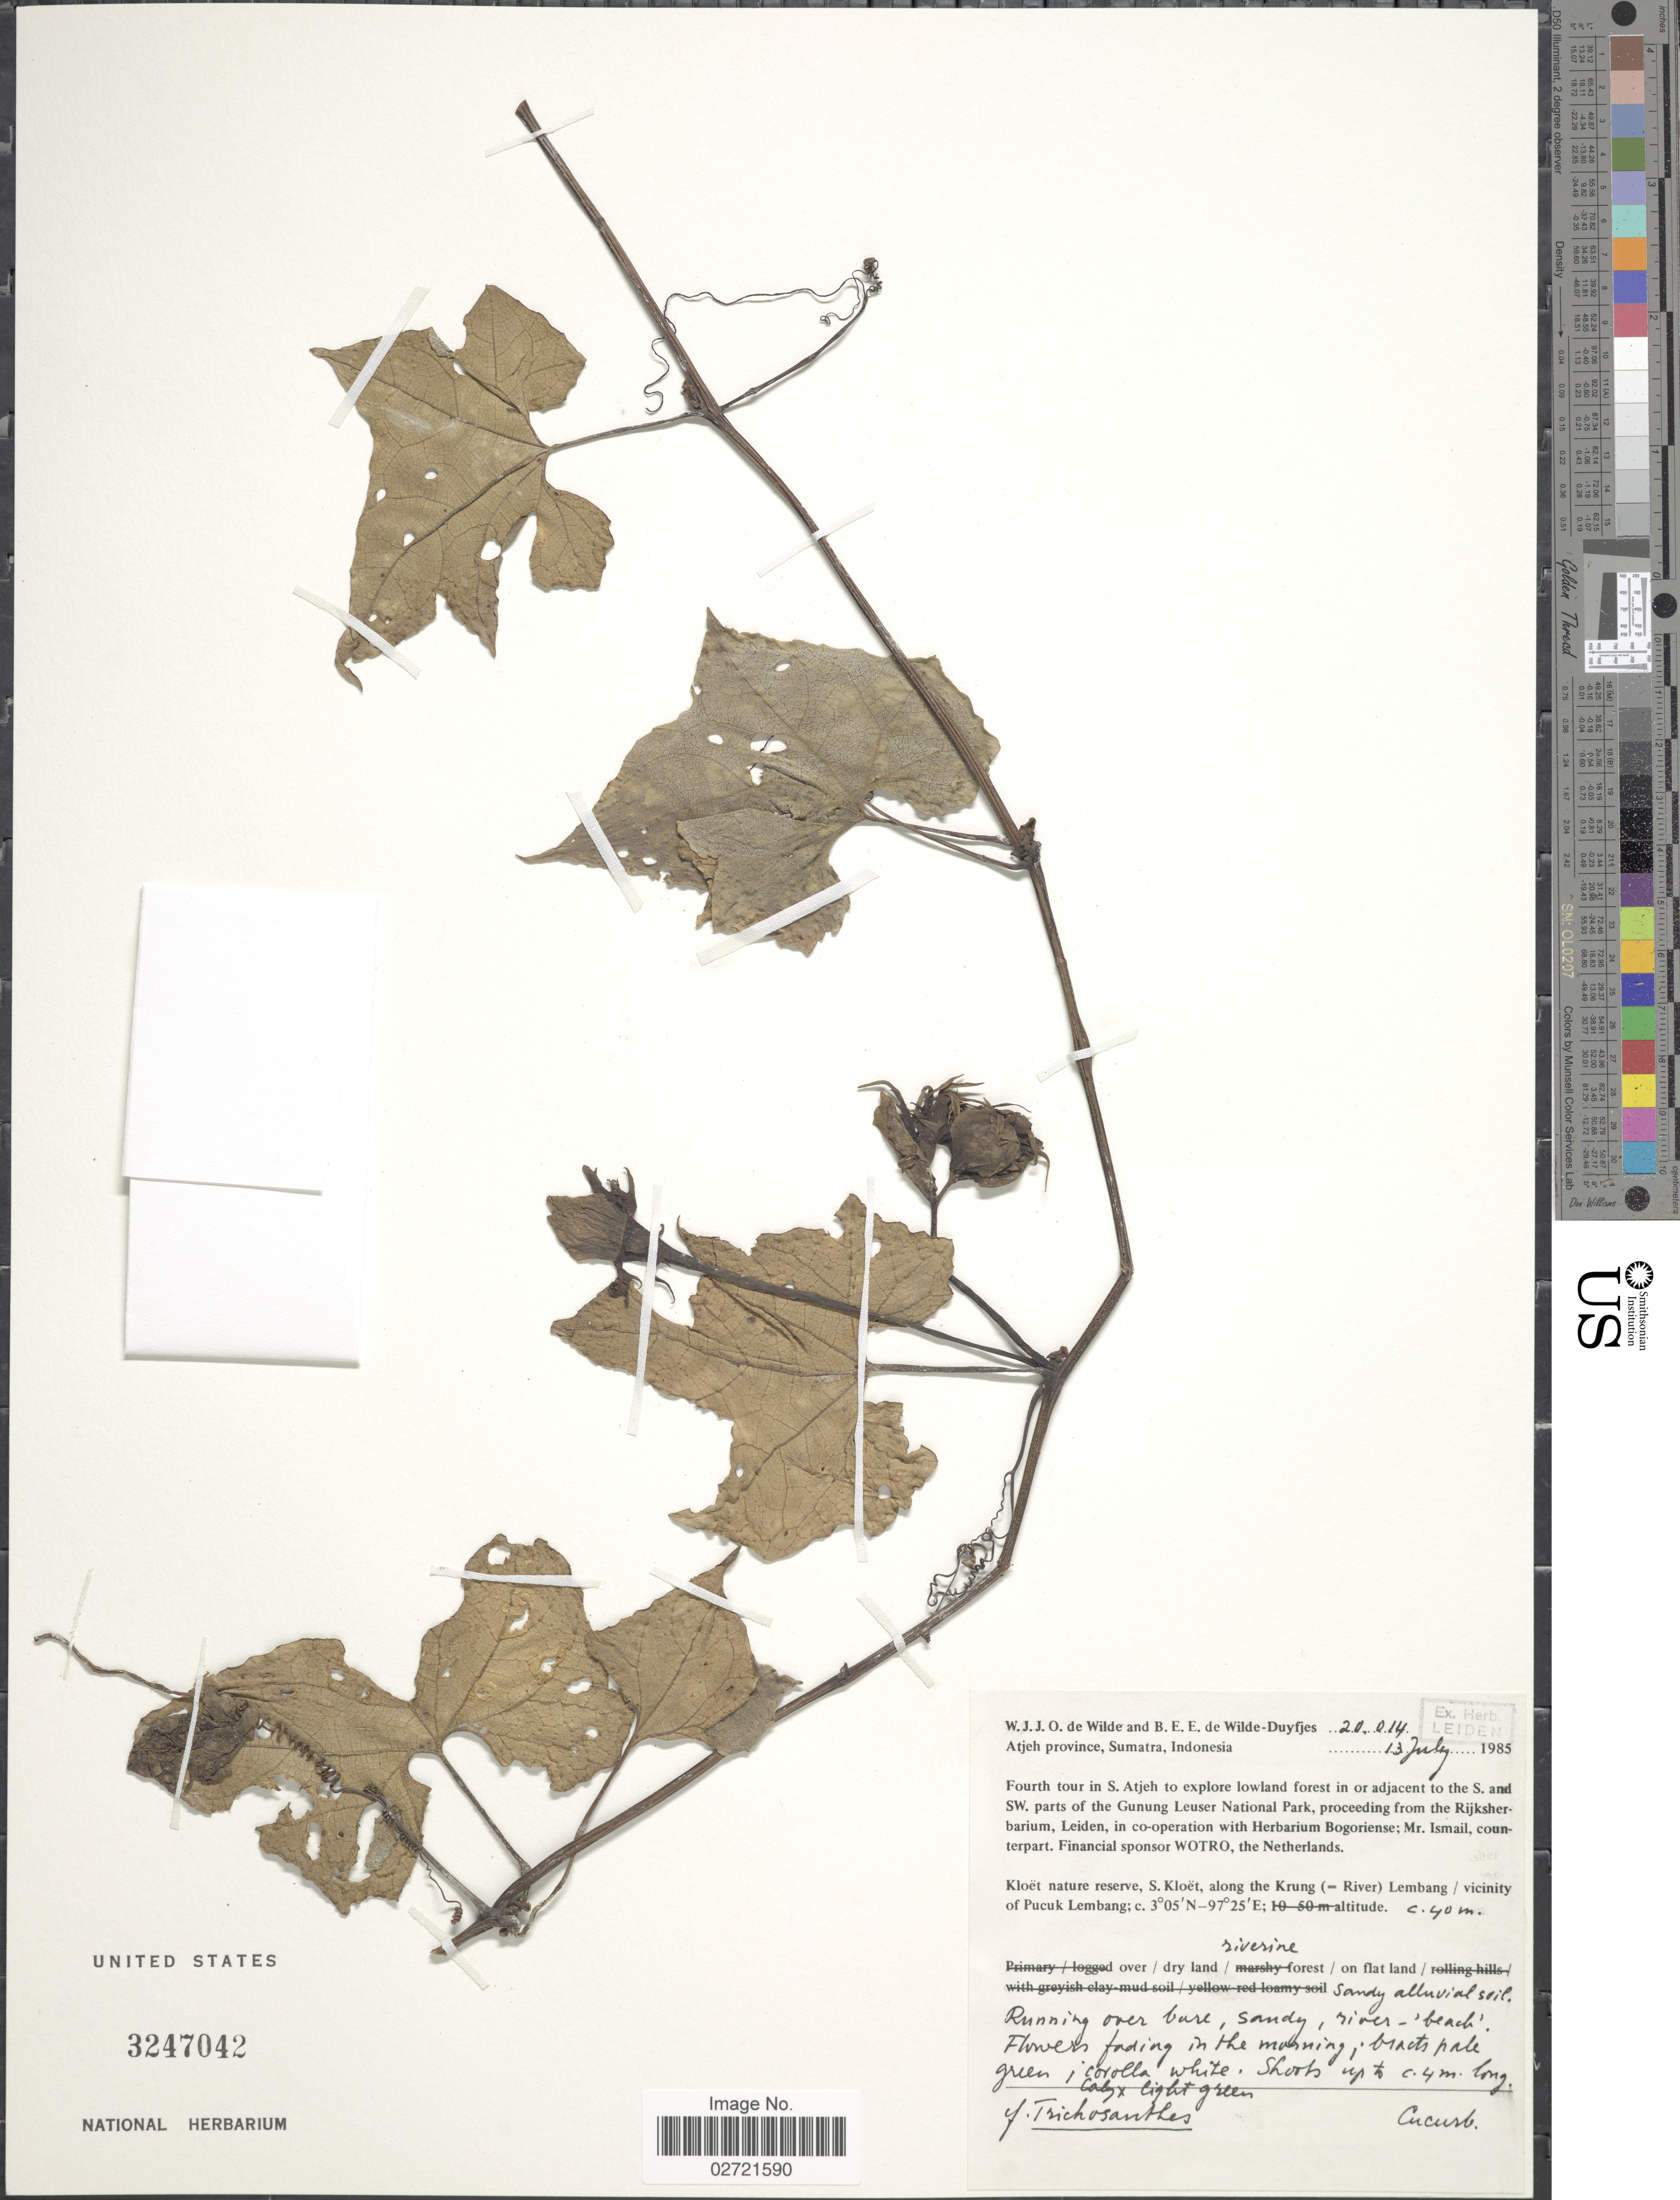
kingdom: Plantae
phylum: Tracheophyta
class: Magnoliopsida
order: Cucurbitales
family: Cucurbitaceae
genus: Trichosanthes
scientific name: Trichosanthes sp.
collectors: W. J. de Wilde & B. E. de Wilde-Duyfjes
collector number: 20014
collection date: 1985-07-13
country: Indonesia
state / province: Sumatra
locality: Atjeh Province, Sumatra, Indonesia, Kloet nature reserve, S. Kloet along the Krung (-River) Lembang/vicinity of Pucuk Lembang.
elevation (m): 40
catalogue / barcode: US 3247042